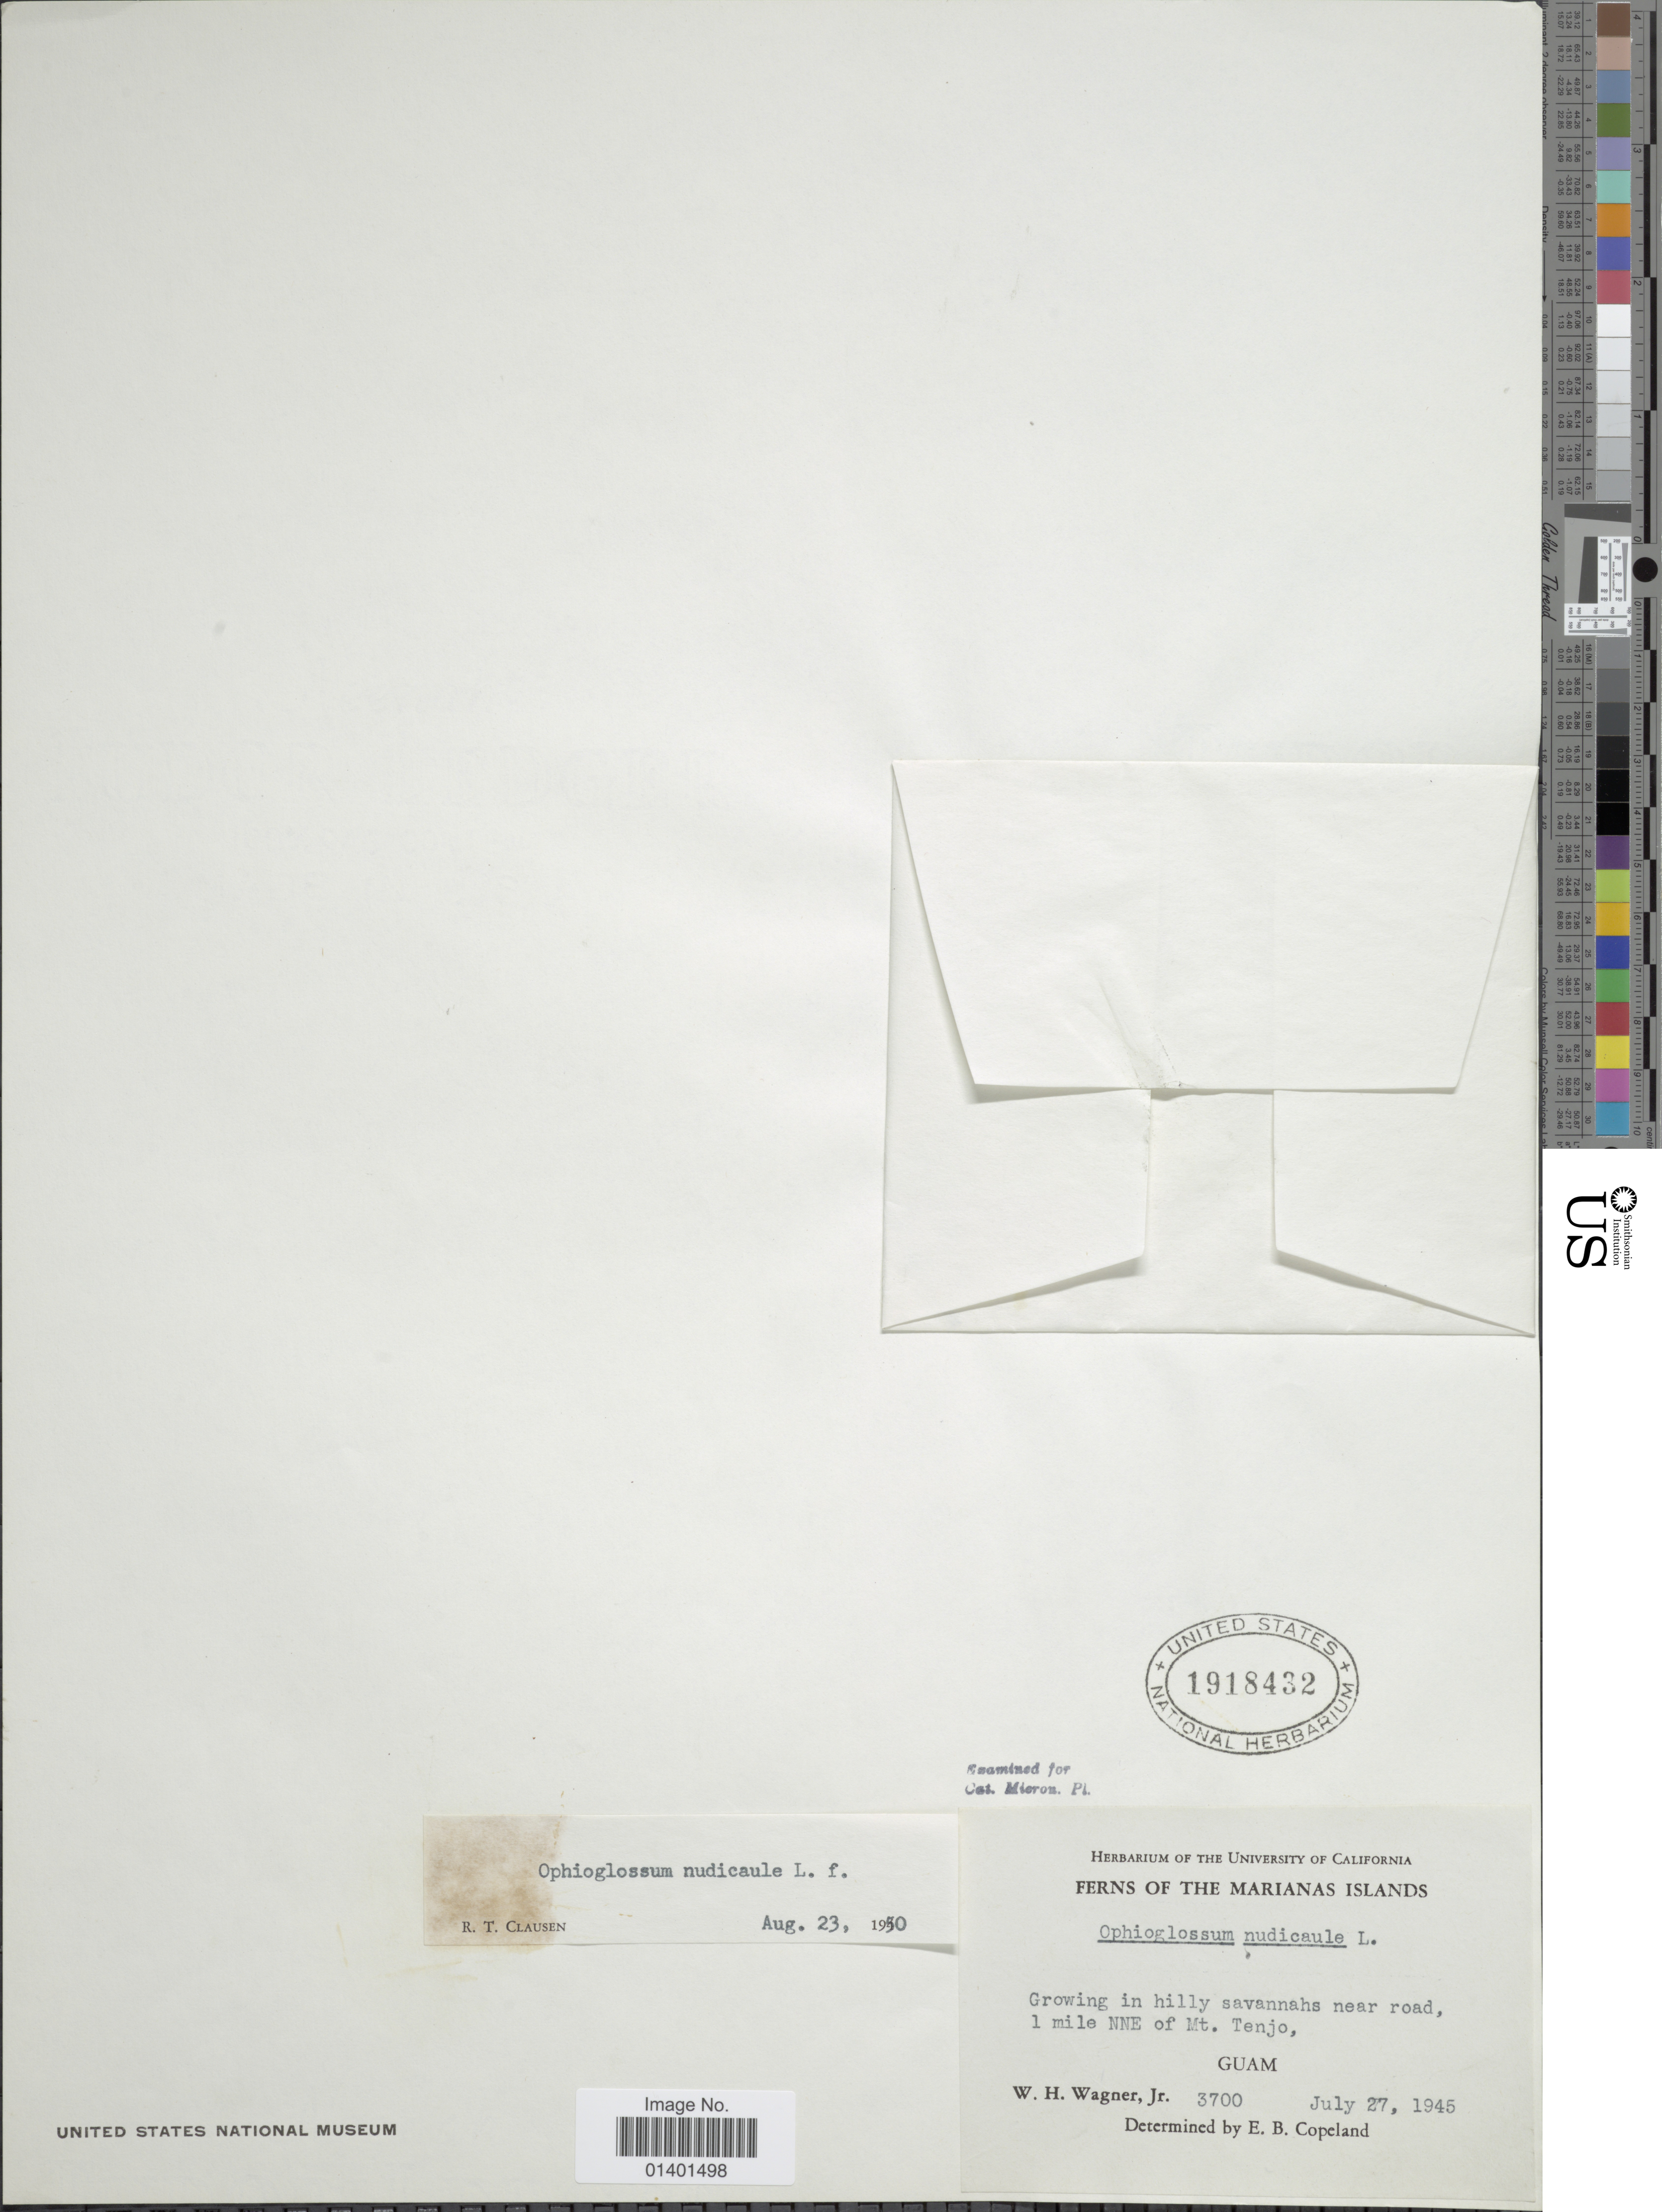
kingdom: Plantae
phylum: Tracheophyta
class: Polypodiopsida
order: Ophioglossales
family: Ophioglossaceae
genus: Ophioglossum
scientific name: Ophioglossum nudicaule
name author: L. f.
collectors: W. H. Wagner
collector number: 3700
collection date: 1945-07-27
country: Guam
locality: Marianas islands, 1 mile NNE of Mt. Tenjo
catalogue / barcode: US 1918432